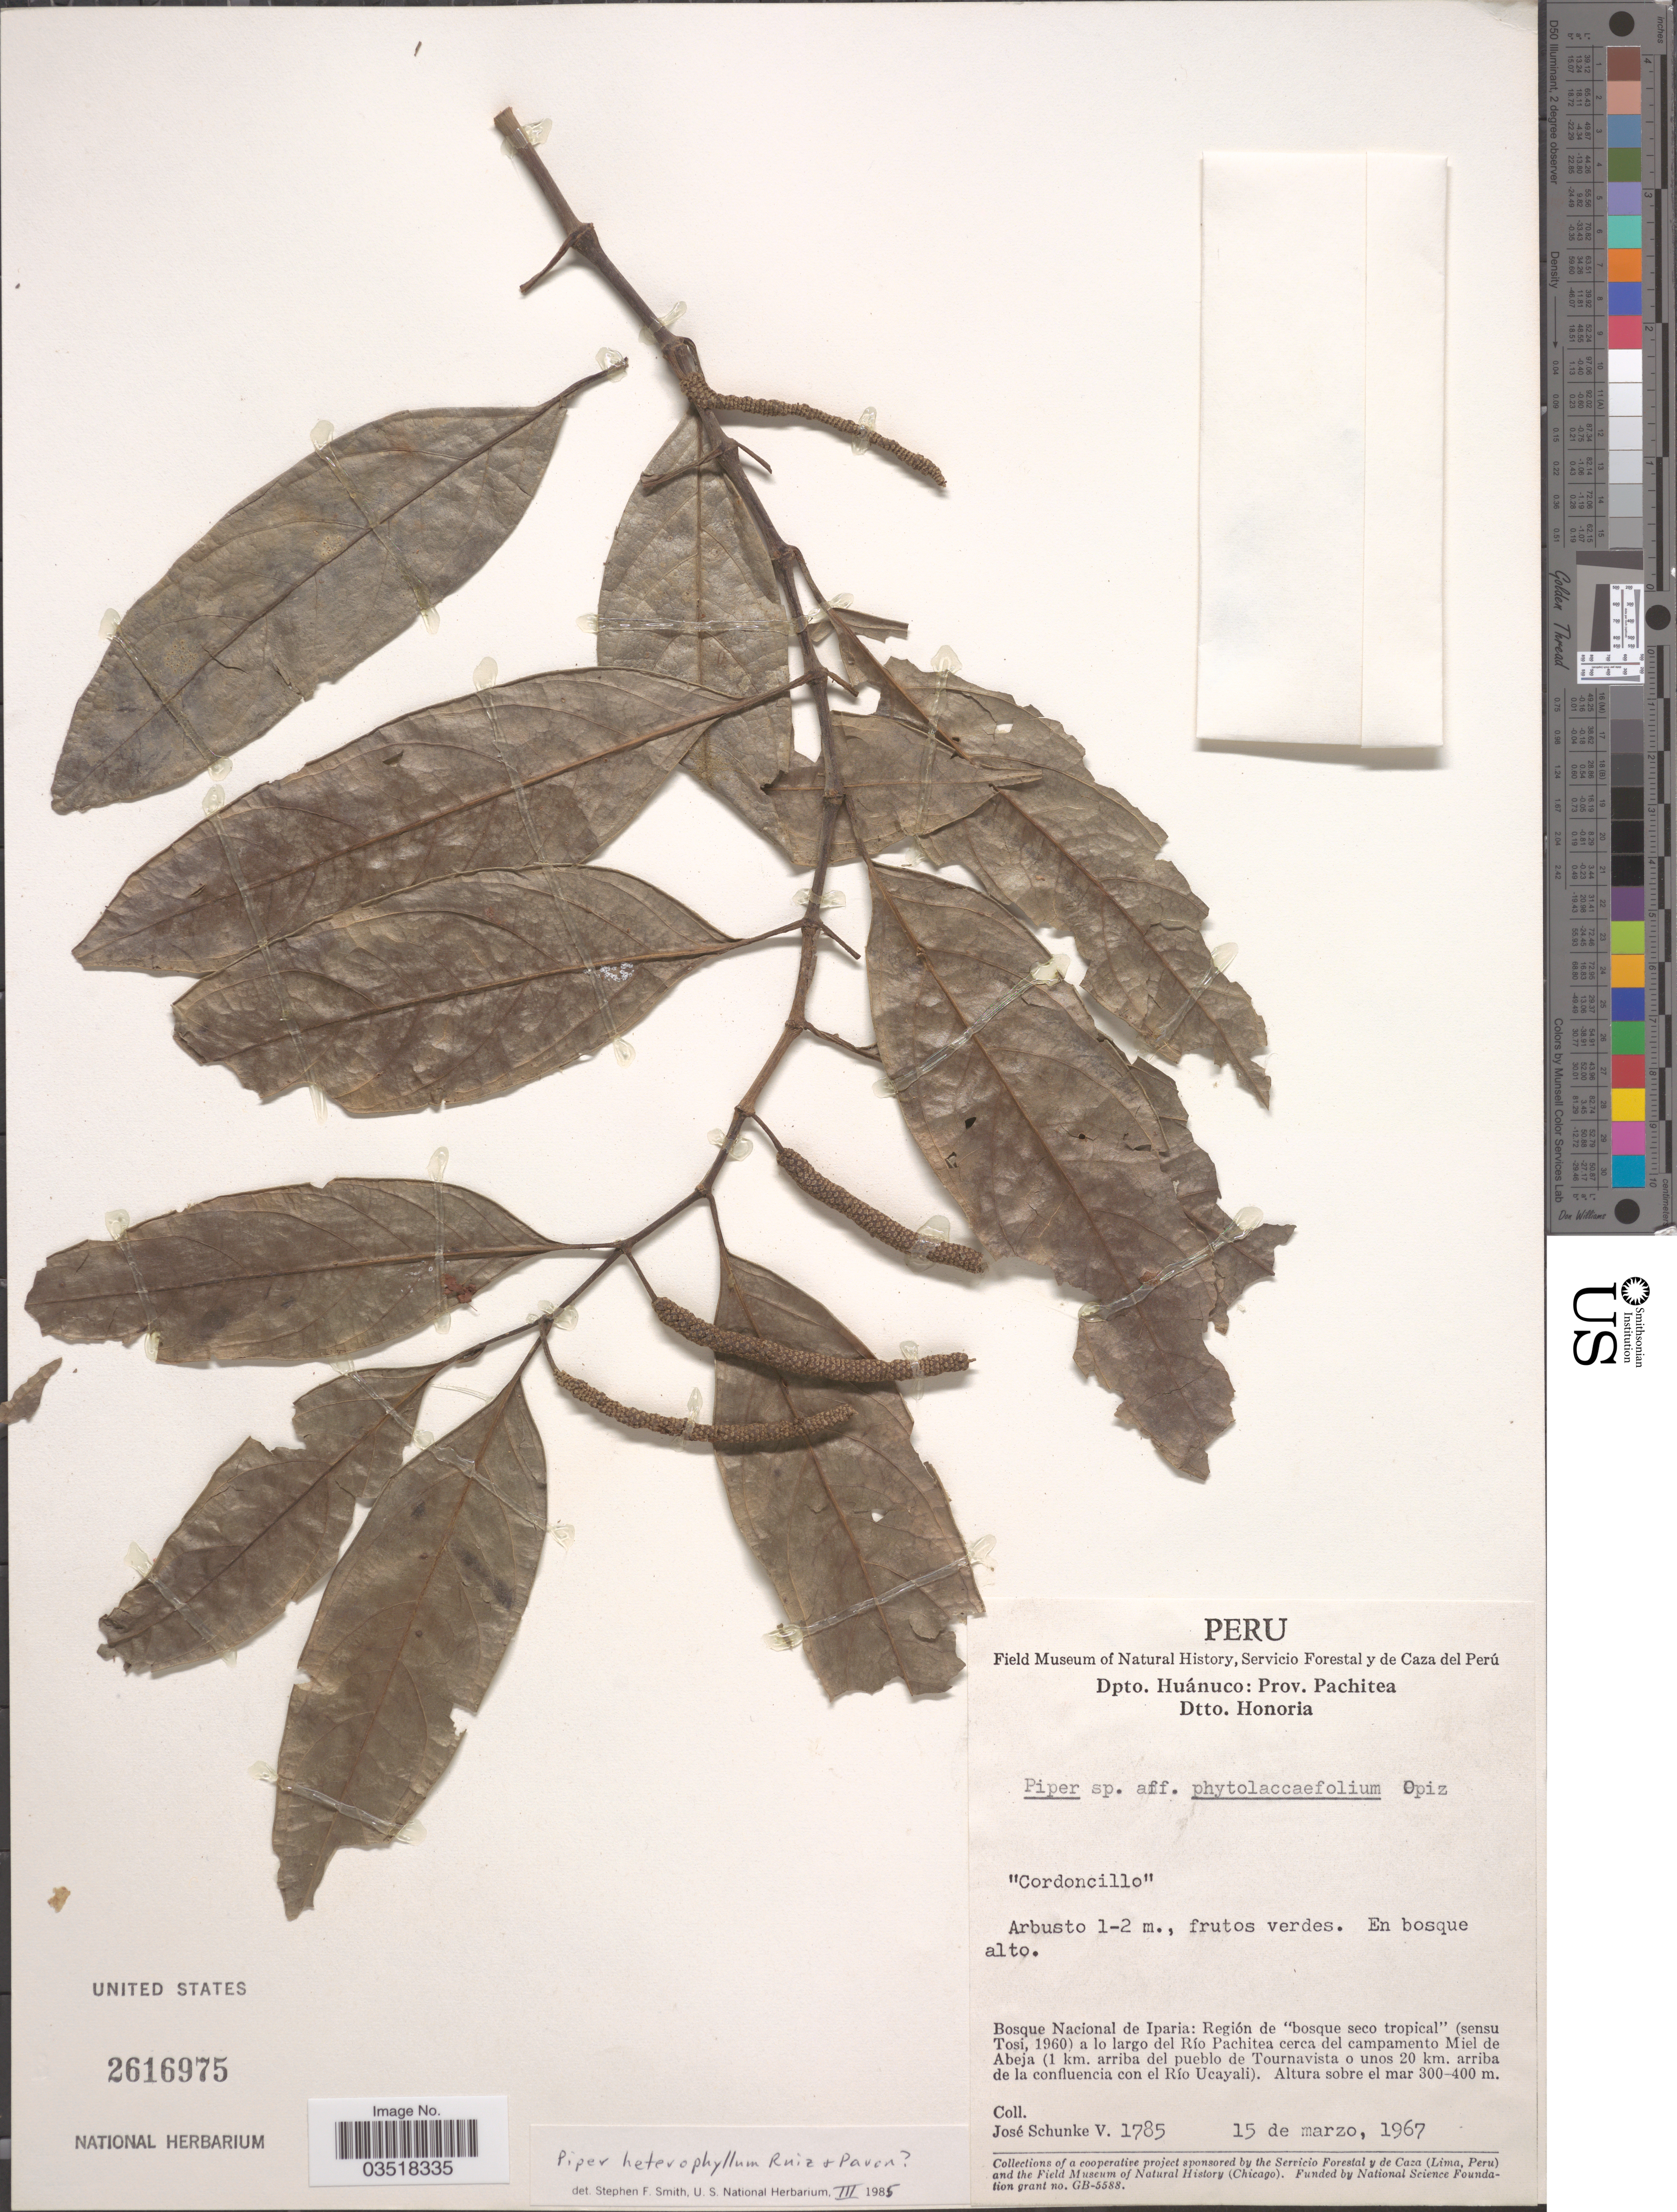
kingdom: Plantae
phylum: Tracheophyta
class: Magnoliopsida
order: Piperales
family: Piperaceae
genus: Piper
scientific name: Piper heterophyllum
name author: Ruiz & Pav.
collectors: J. Schunke Vigo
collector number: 1785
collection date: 1967-03-15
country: Peru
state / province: Huánuco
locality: Dpto. Huánuco: Prov. Pachitea, Dtto. Honoria. Bosque Nacional de Iparia: Región de "bosque seco tropical" (sensu Tosi, 1960) a lo largo del Río Pachitea cerca del campamento Miel de Abeja (1 km. arriba del pueblo de Tournavista o unos 20 km. arriba de la confluencia con el Río Ucayali).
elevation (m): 300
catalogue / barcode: US 2616975